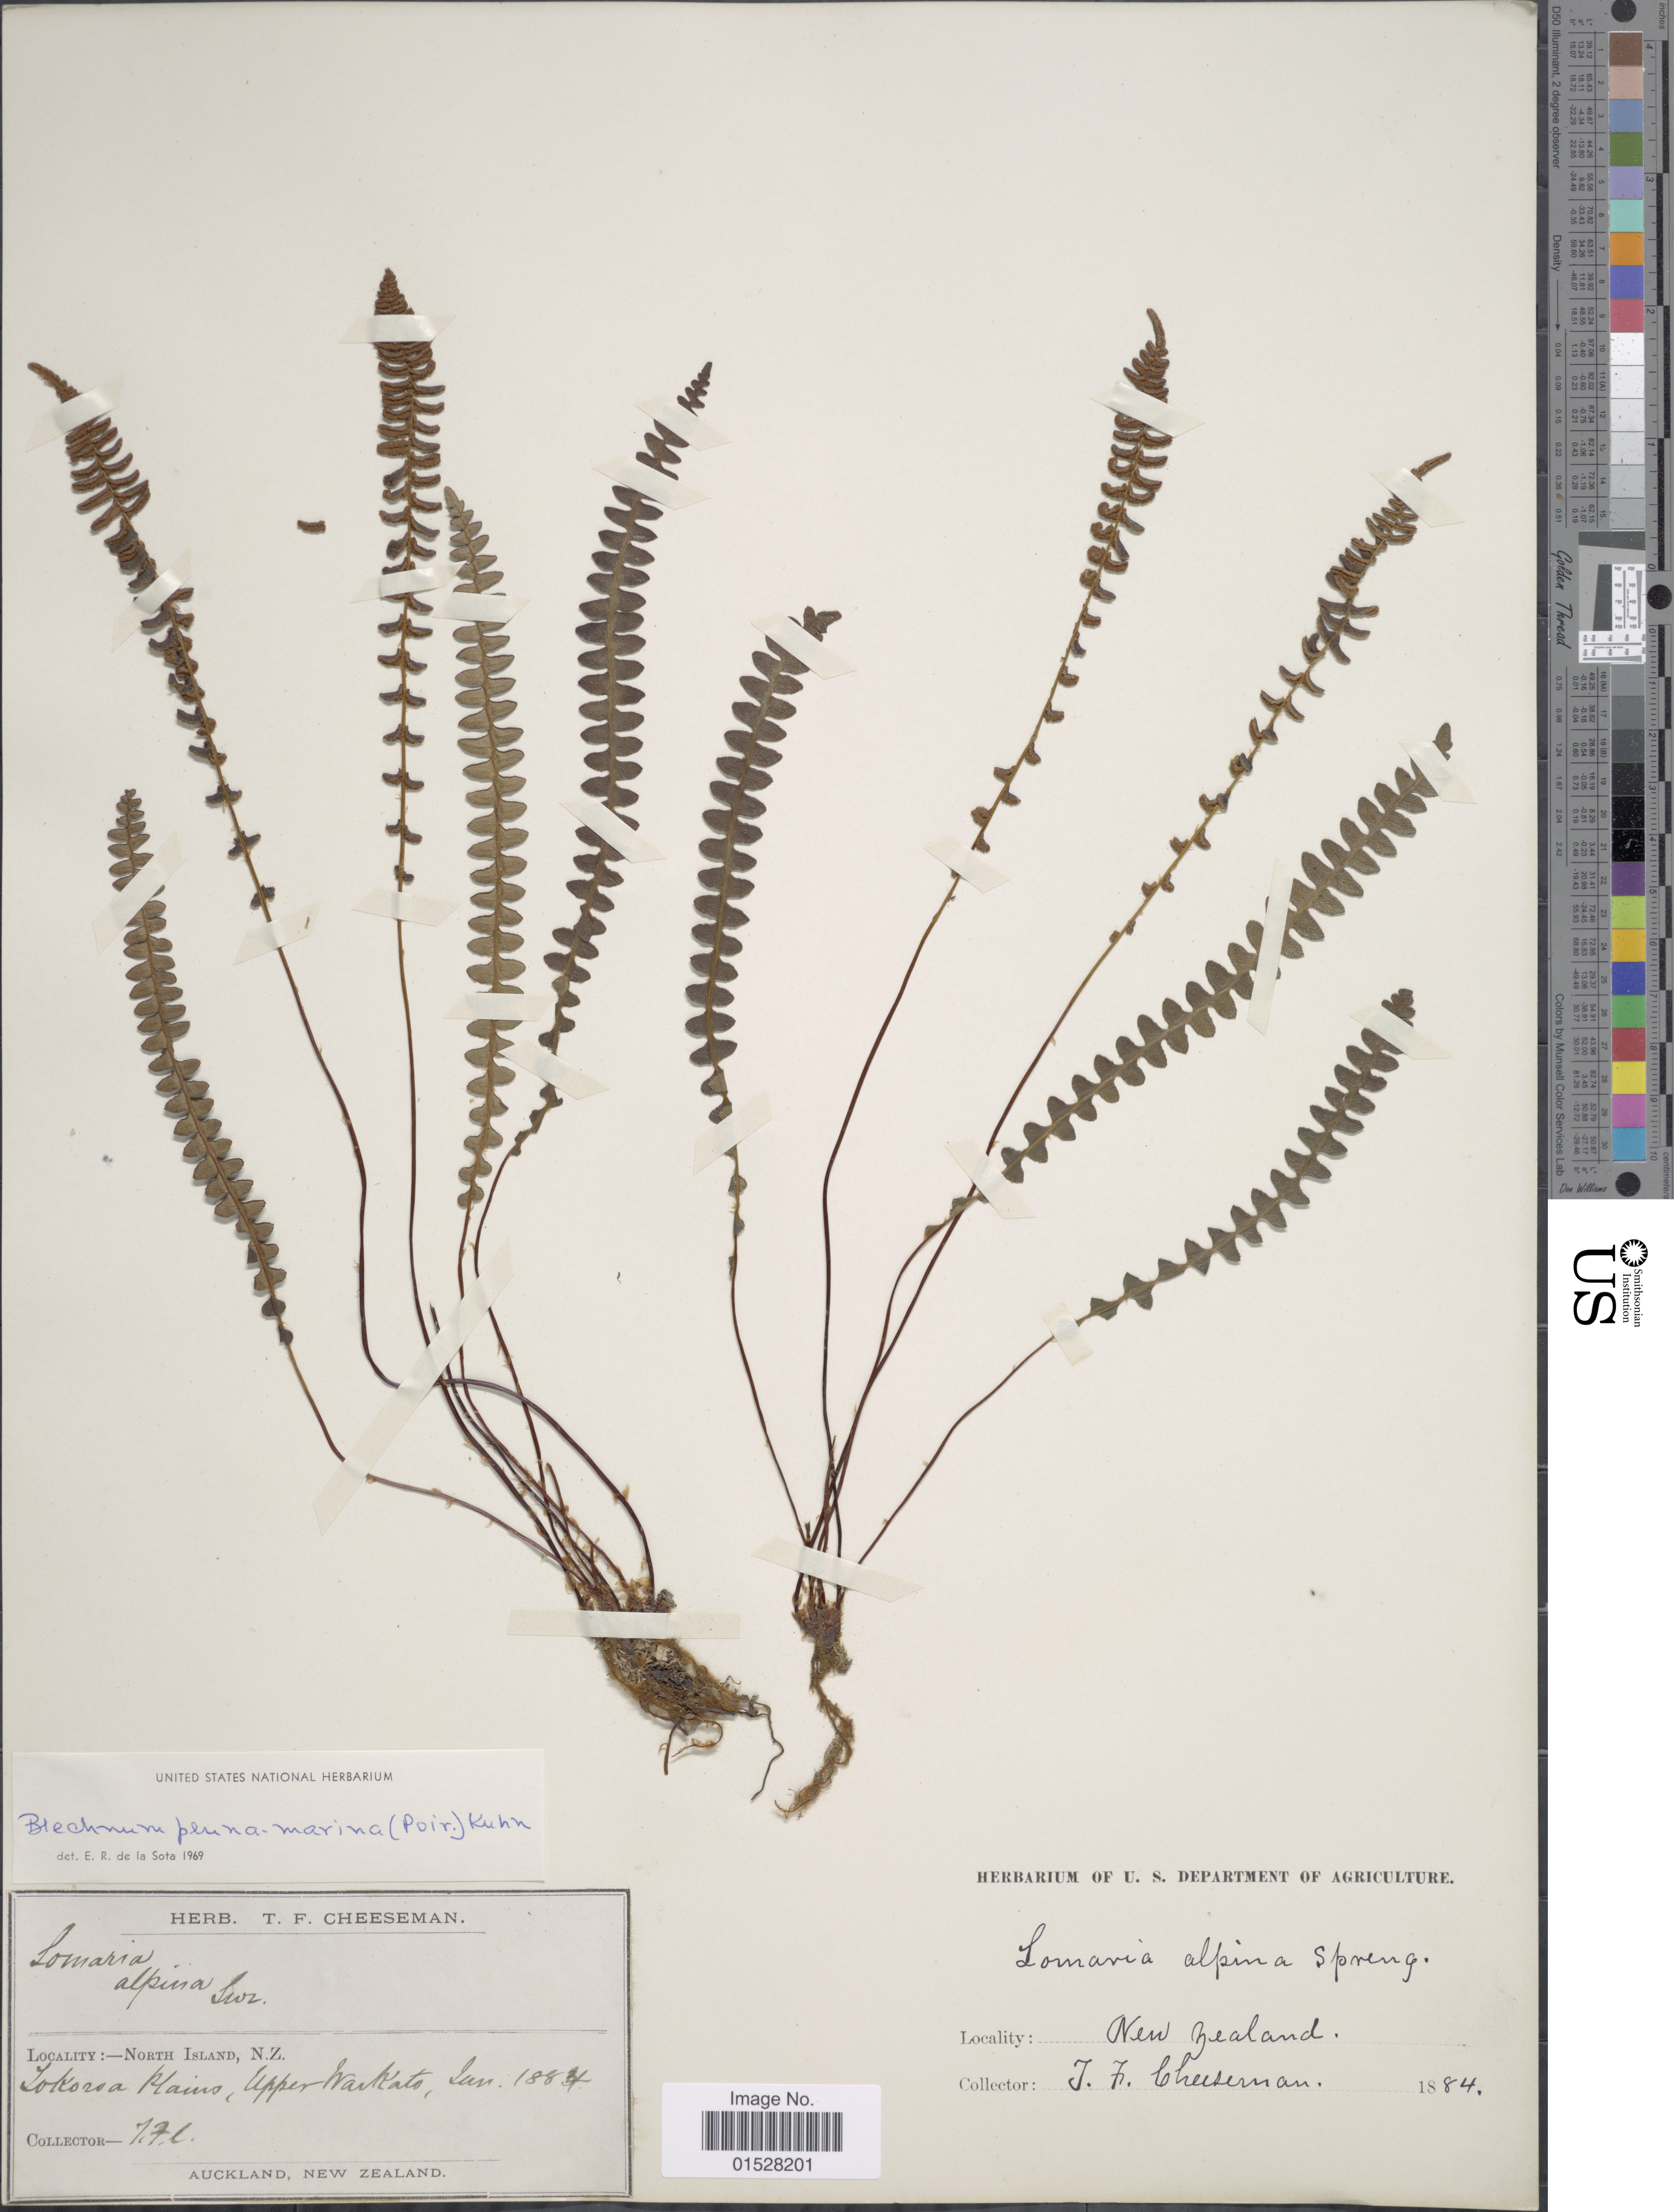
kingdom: Plantae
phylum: Tracheophyta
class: Polypodiopsida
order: Polypodiales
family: Blechnaceae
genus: Blechnum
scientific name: Blechnum penna-marina subsp. alpina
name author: T.C. Chambers & P. A. Farrant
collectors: T. F. Cheeseman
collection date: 1884-06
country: New Zealand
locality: North Island, Tokoroa Plains, Upper Warkato.